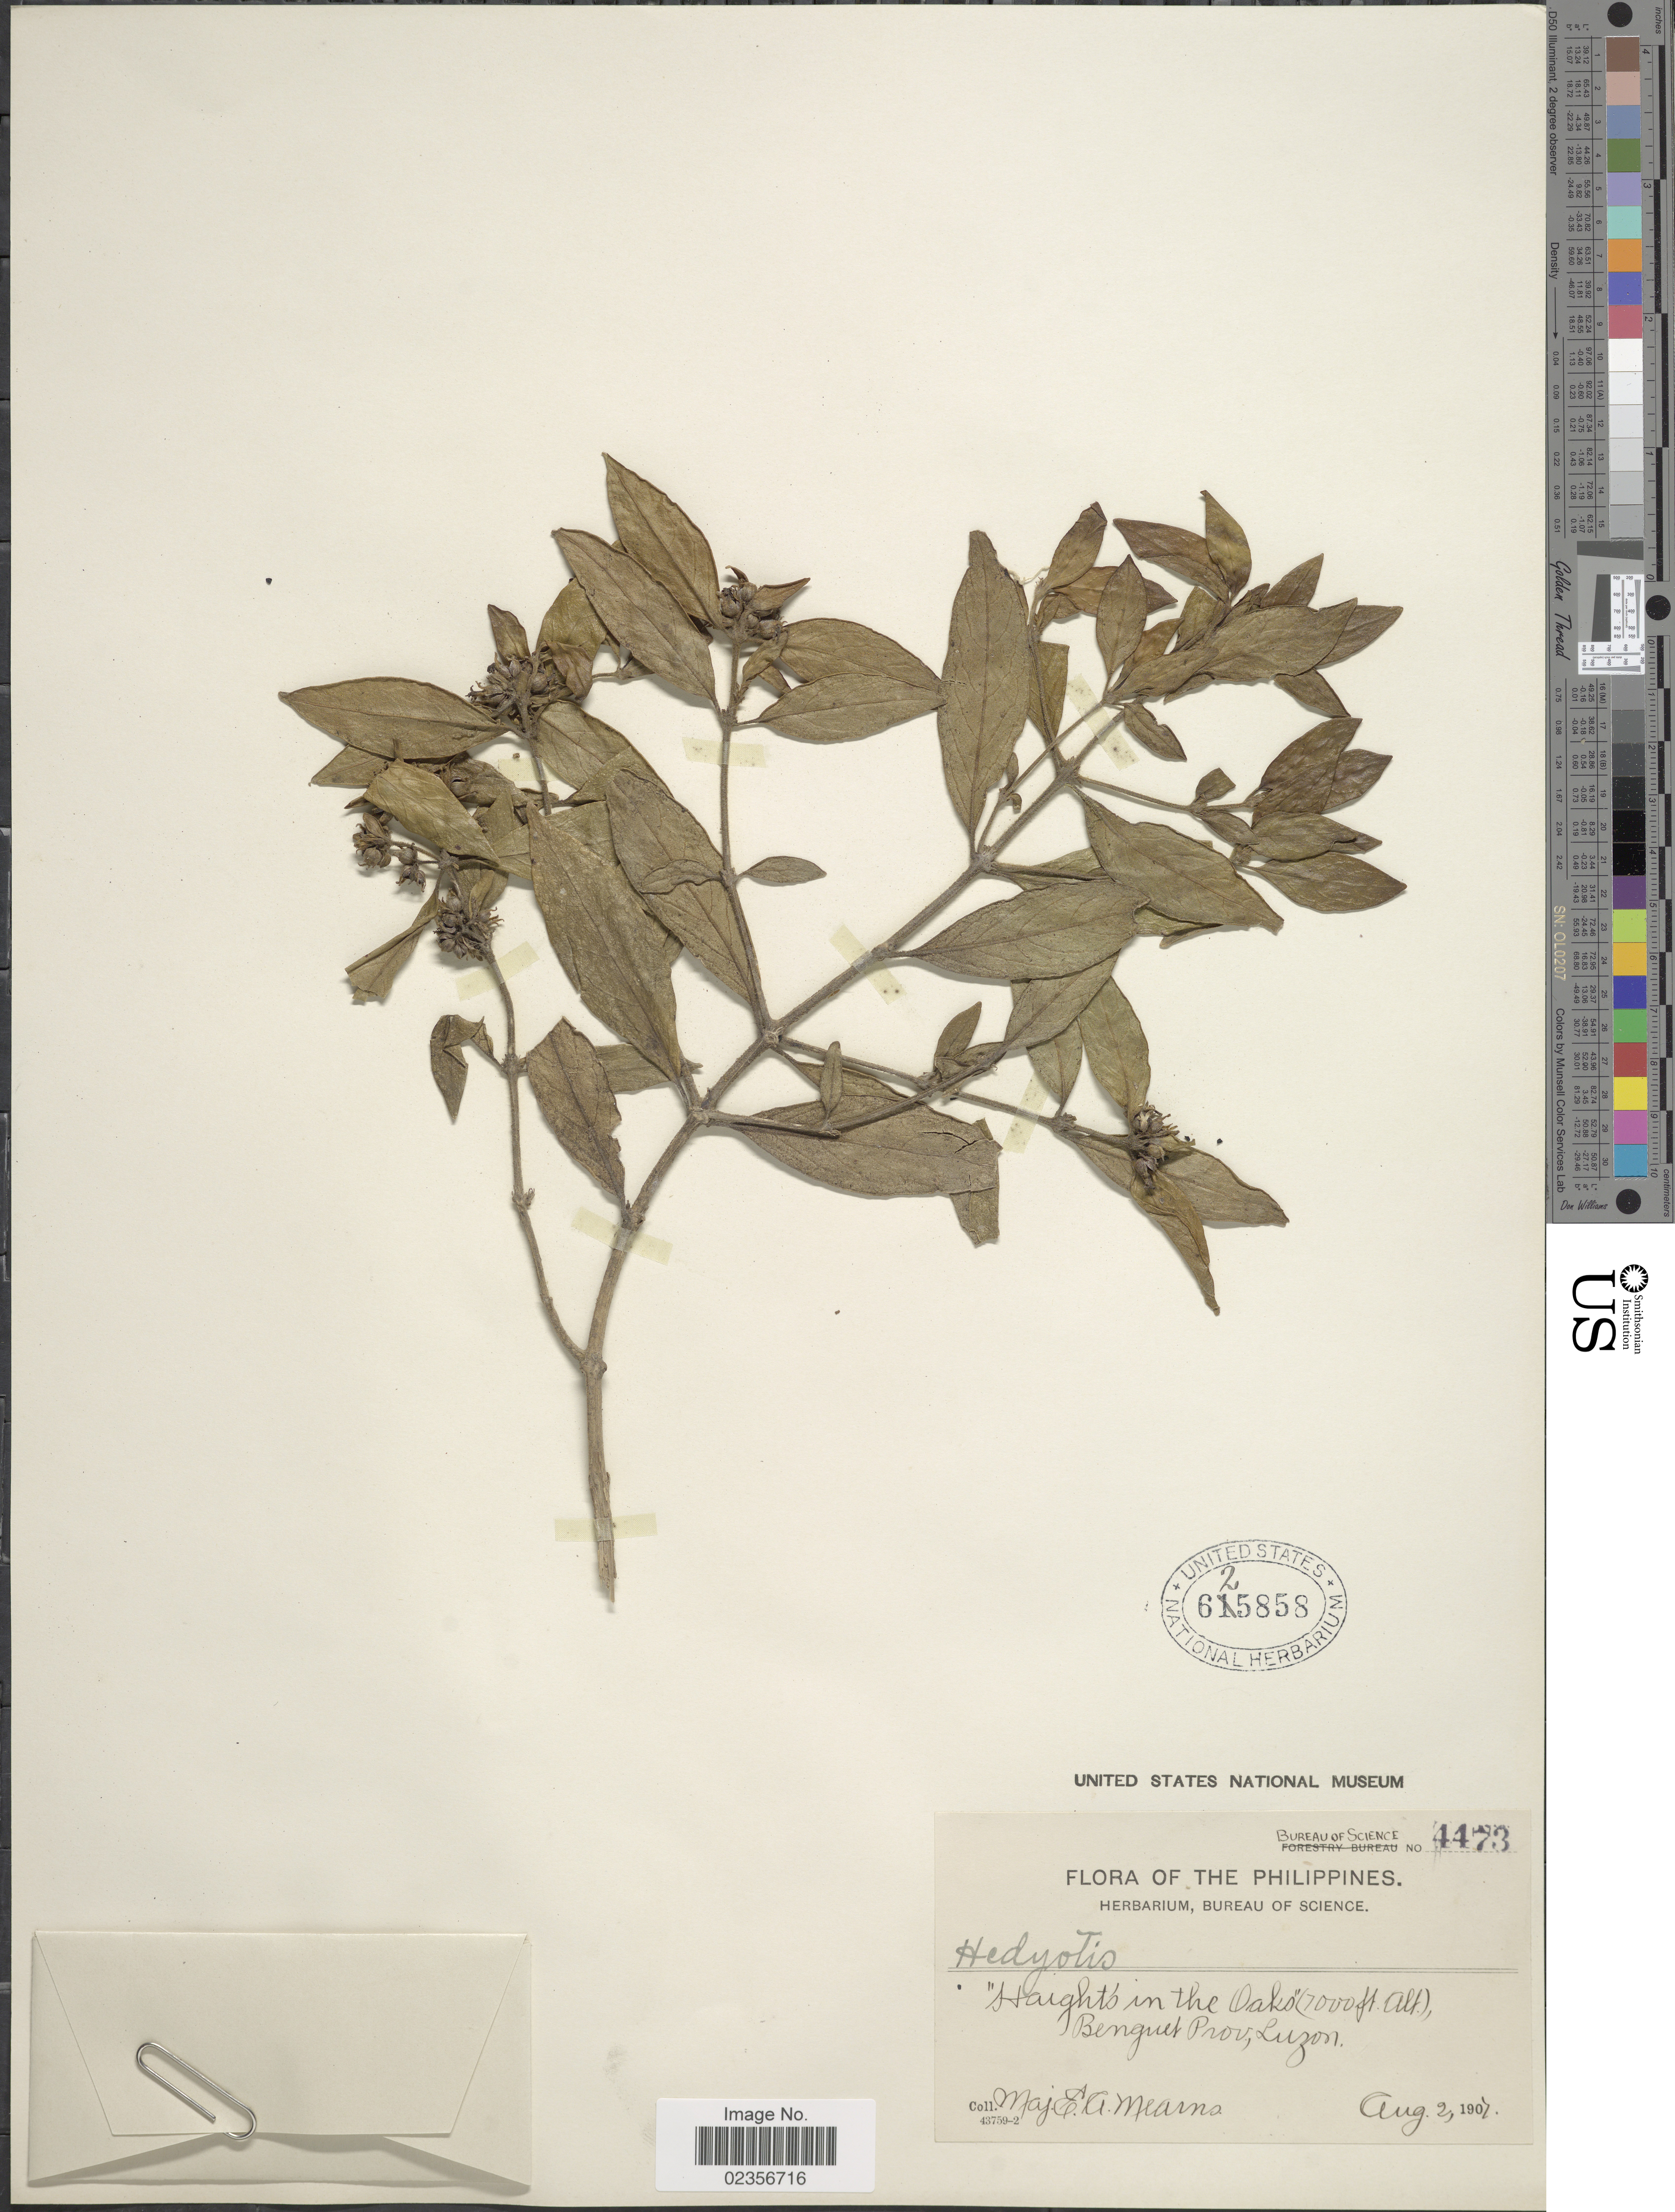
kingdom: Plantae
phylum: Tracheophyta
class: Magnoliopsida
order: Gentianales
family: Rubiaceae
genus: Hedyotis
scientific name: Hedyotis macgregorii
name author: Merr.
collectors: E. A. Mearns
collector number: Bureau of Science 4473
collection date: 1907-08-02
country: Philippines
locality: Benguet Prov., Luzon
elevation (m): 2134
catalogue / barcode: US 625858